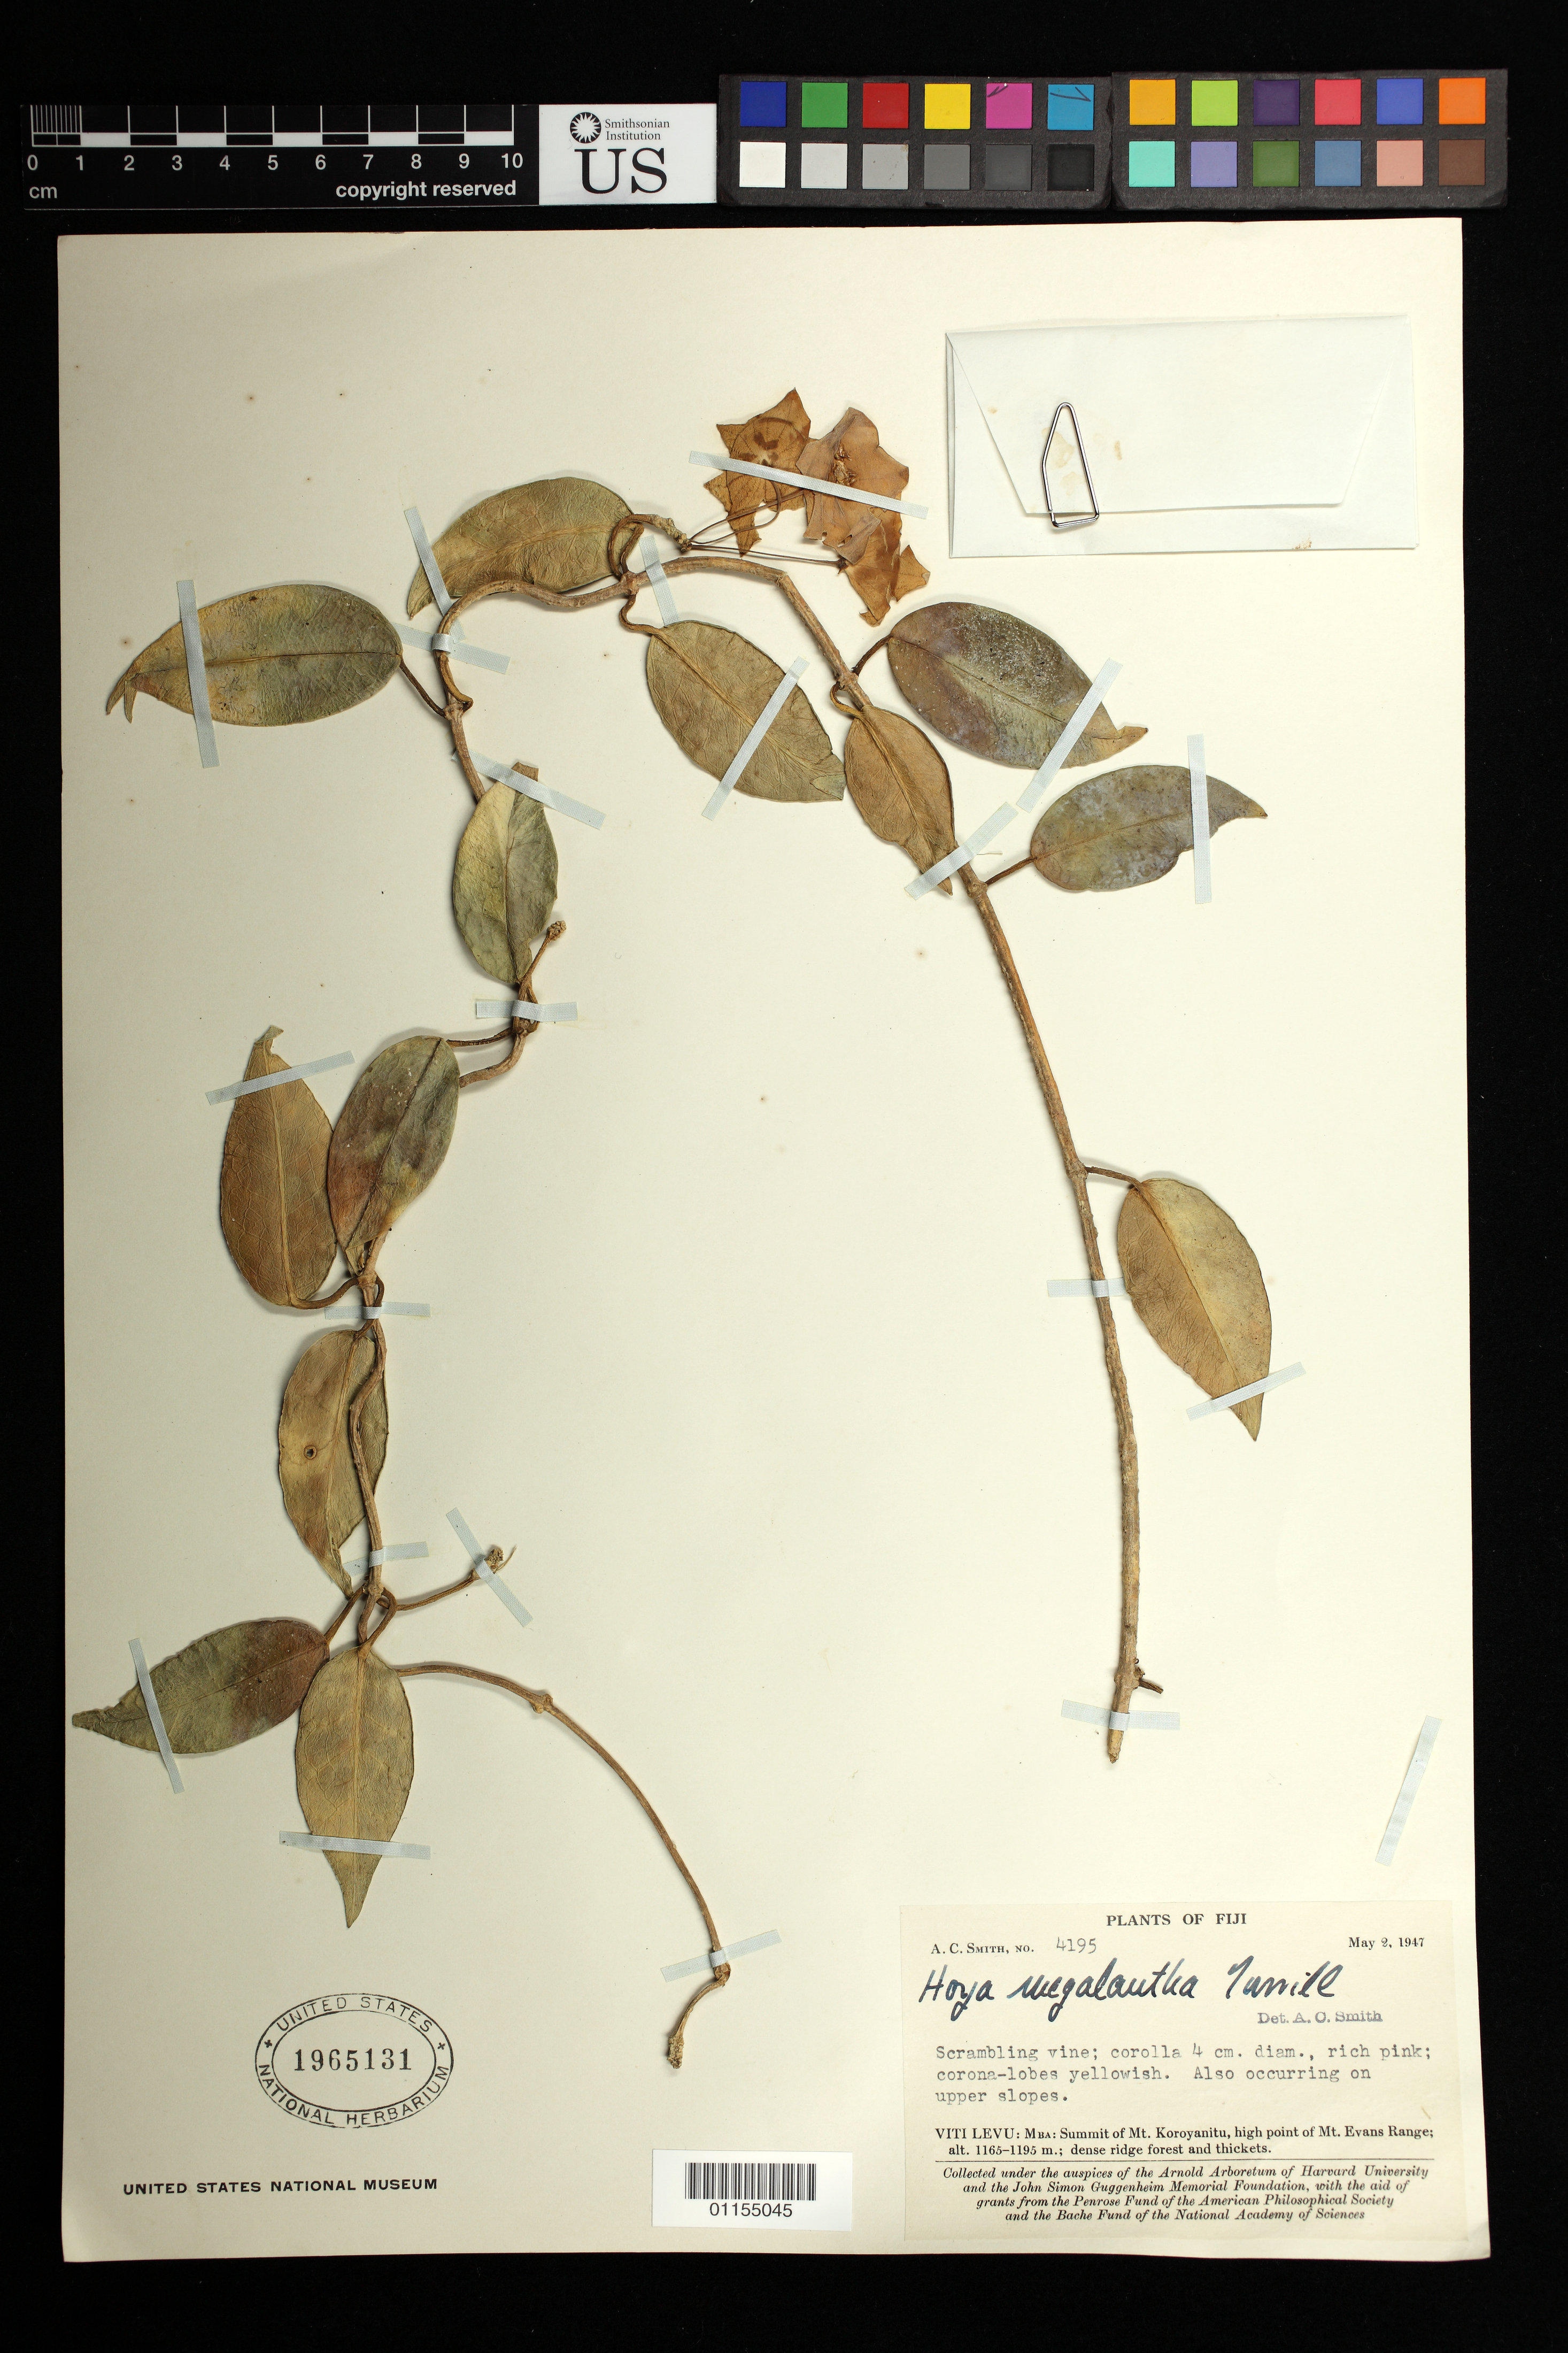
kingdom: Plantae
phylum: Tracheophyta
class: Magnoliopsida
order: Gentianales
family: Apocynaceae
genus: Hoya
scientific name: Hoya megalantha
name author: Turrill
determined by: Smith, A. C.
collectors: A. C. Smith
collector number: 4195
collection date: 1947-05-02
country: Fiji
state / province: Mba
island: Viti Levu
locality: Summit of Mt. Koroyanitu, high point of Mt. Evans Range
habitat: on upper slopes of dense ridge forest and thickets.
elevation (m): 1165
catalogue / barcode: US 1965131